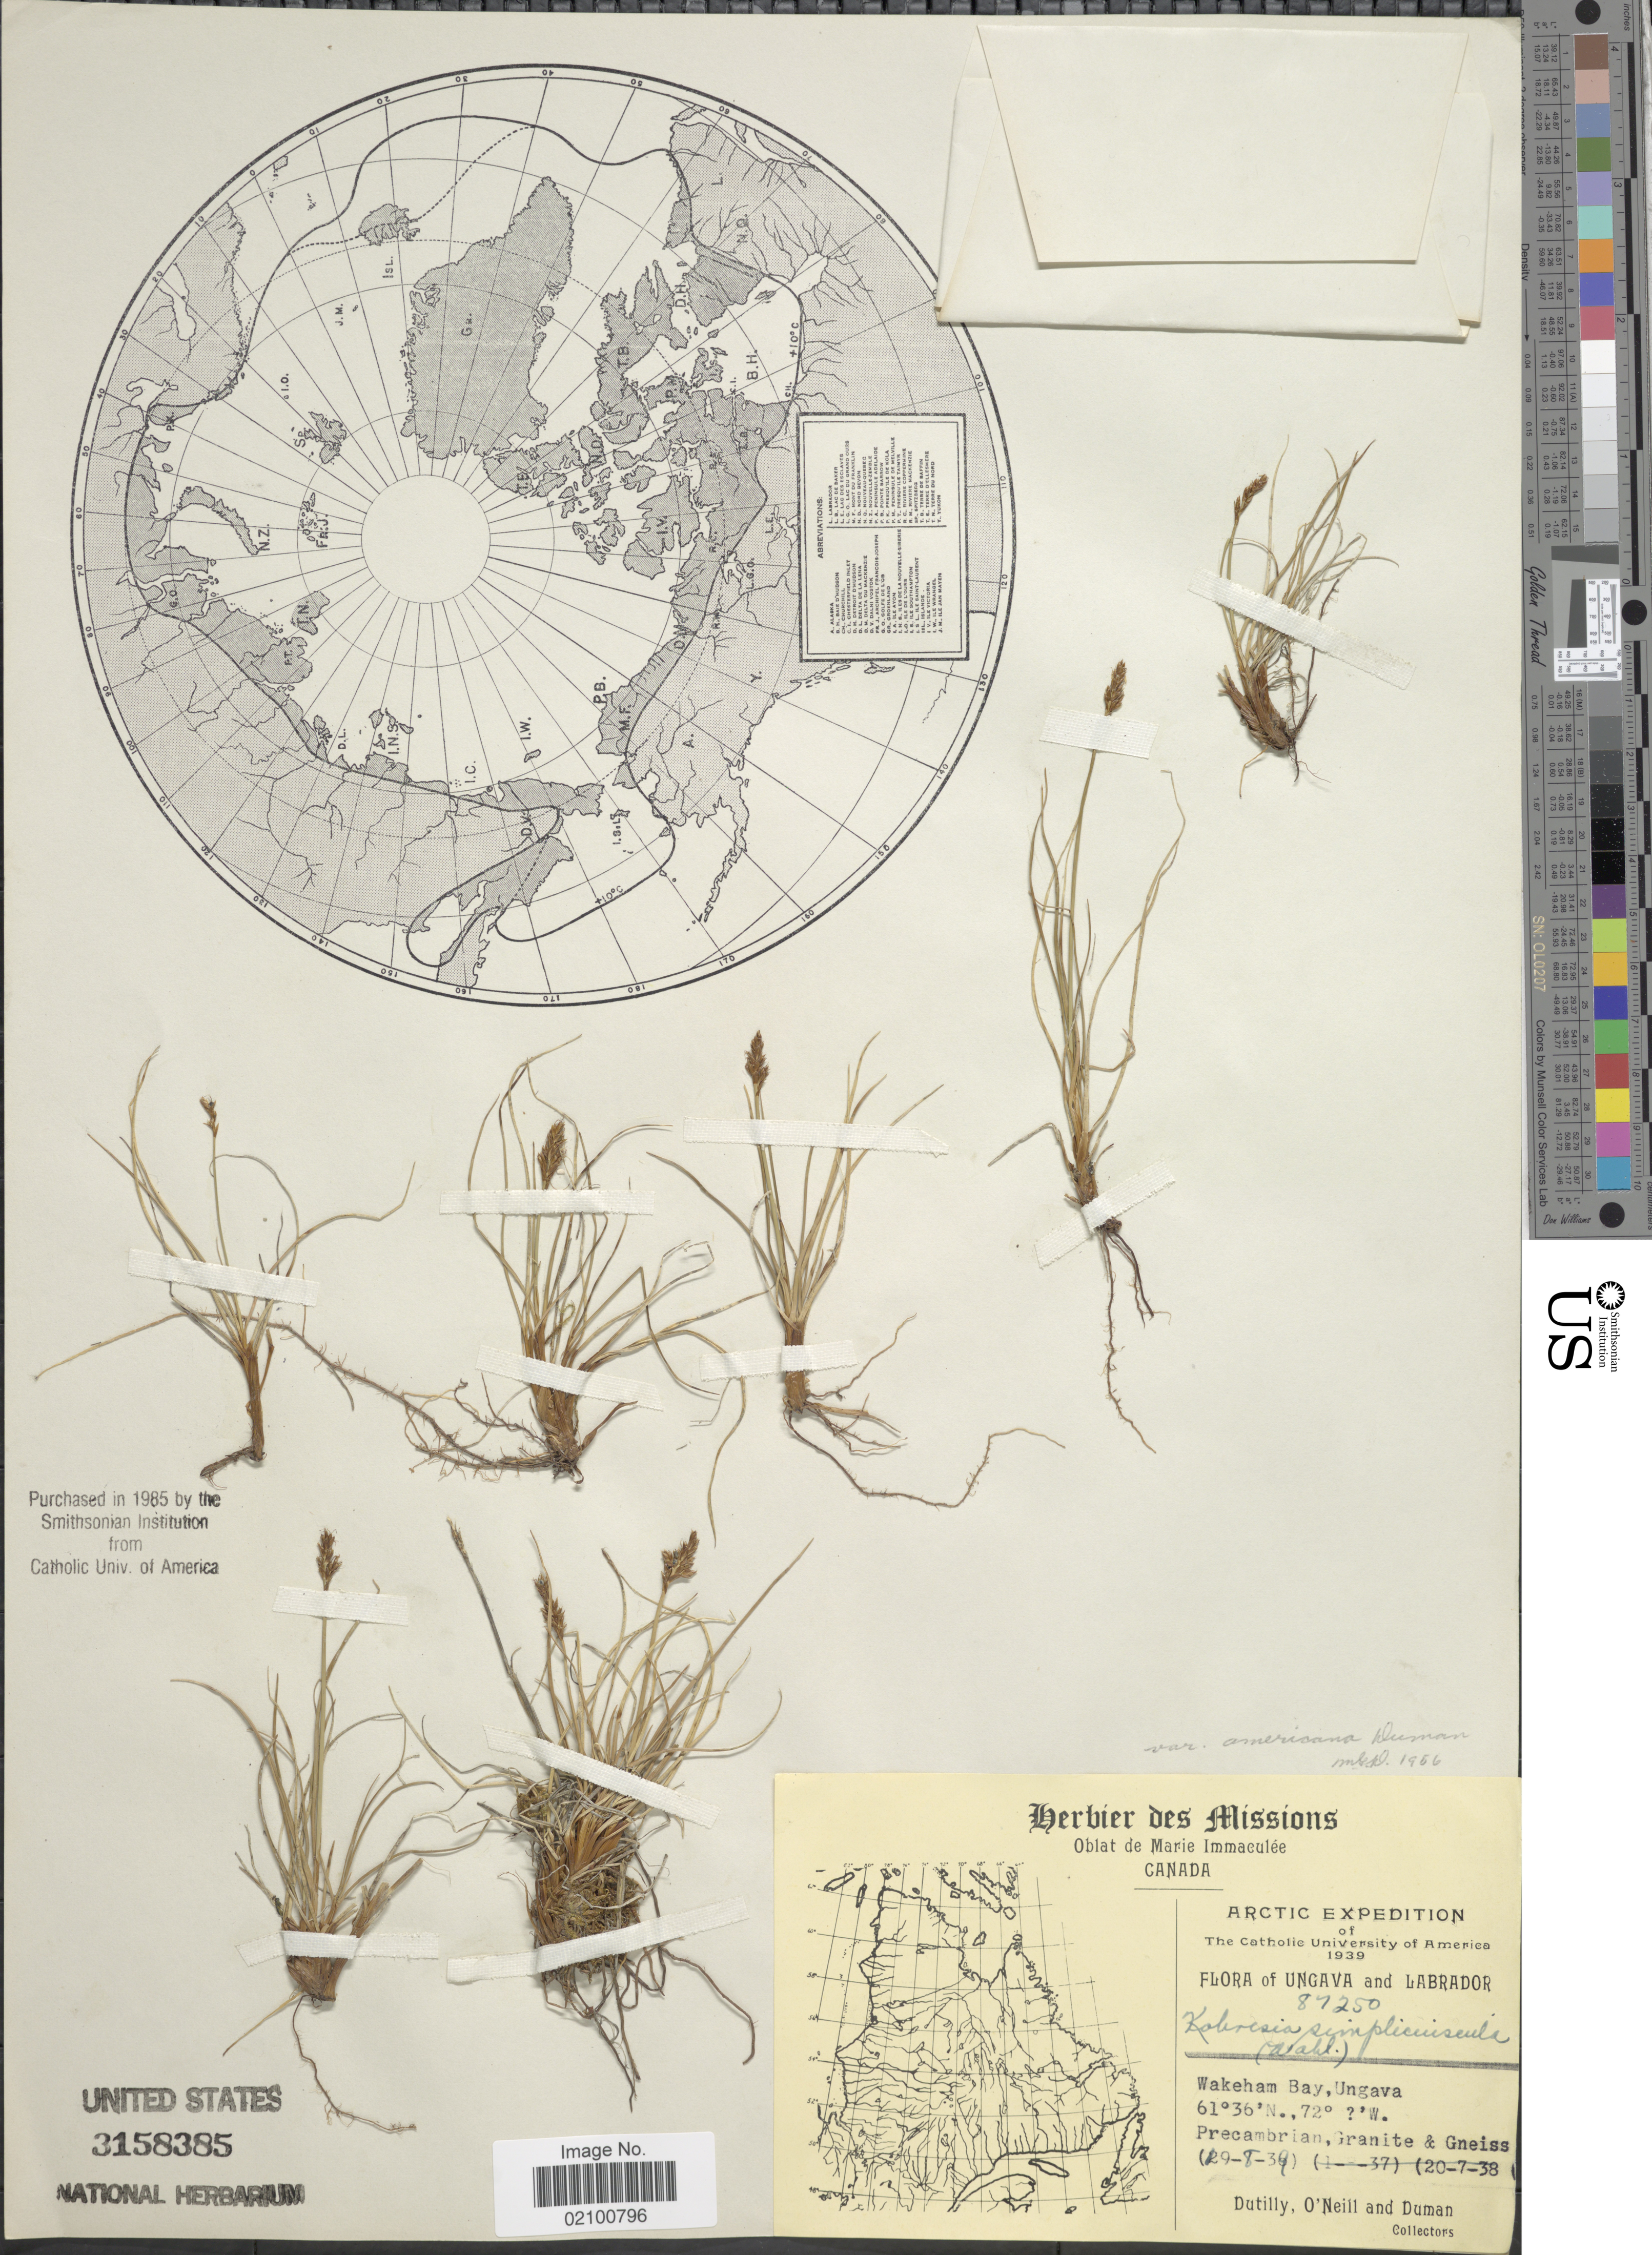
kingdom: Plantae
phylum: Tracheophyta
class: Liliopsida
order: Poales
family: Cyperaceae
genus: Carex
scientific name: Carex simpliciuscula subsp. simpliciuscula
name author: Wahlenb.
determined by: Strong, M. T., (US), Smithsonian Institution - National Museum of Natural History (UNITED STATES)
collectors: -. Dutilly, -. O'Neill & -. Duman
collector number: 87250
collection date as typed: Transcribed d/m/y: 20/7/38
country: Canada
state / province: Newfoundland and Labrador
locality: Arctic, Ungava and Labrador, Wakeham Bay, Ungava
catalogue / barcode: US 3158385